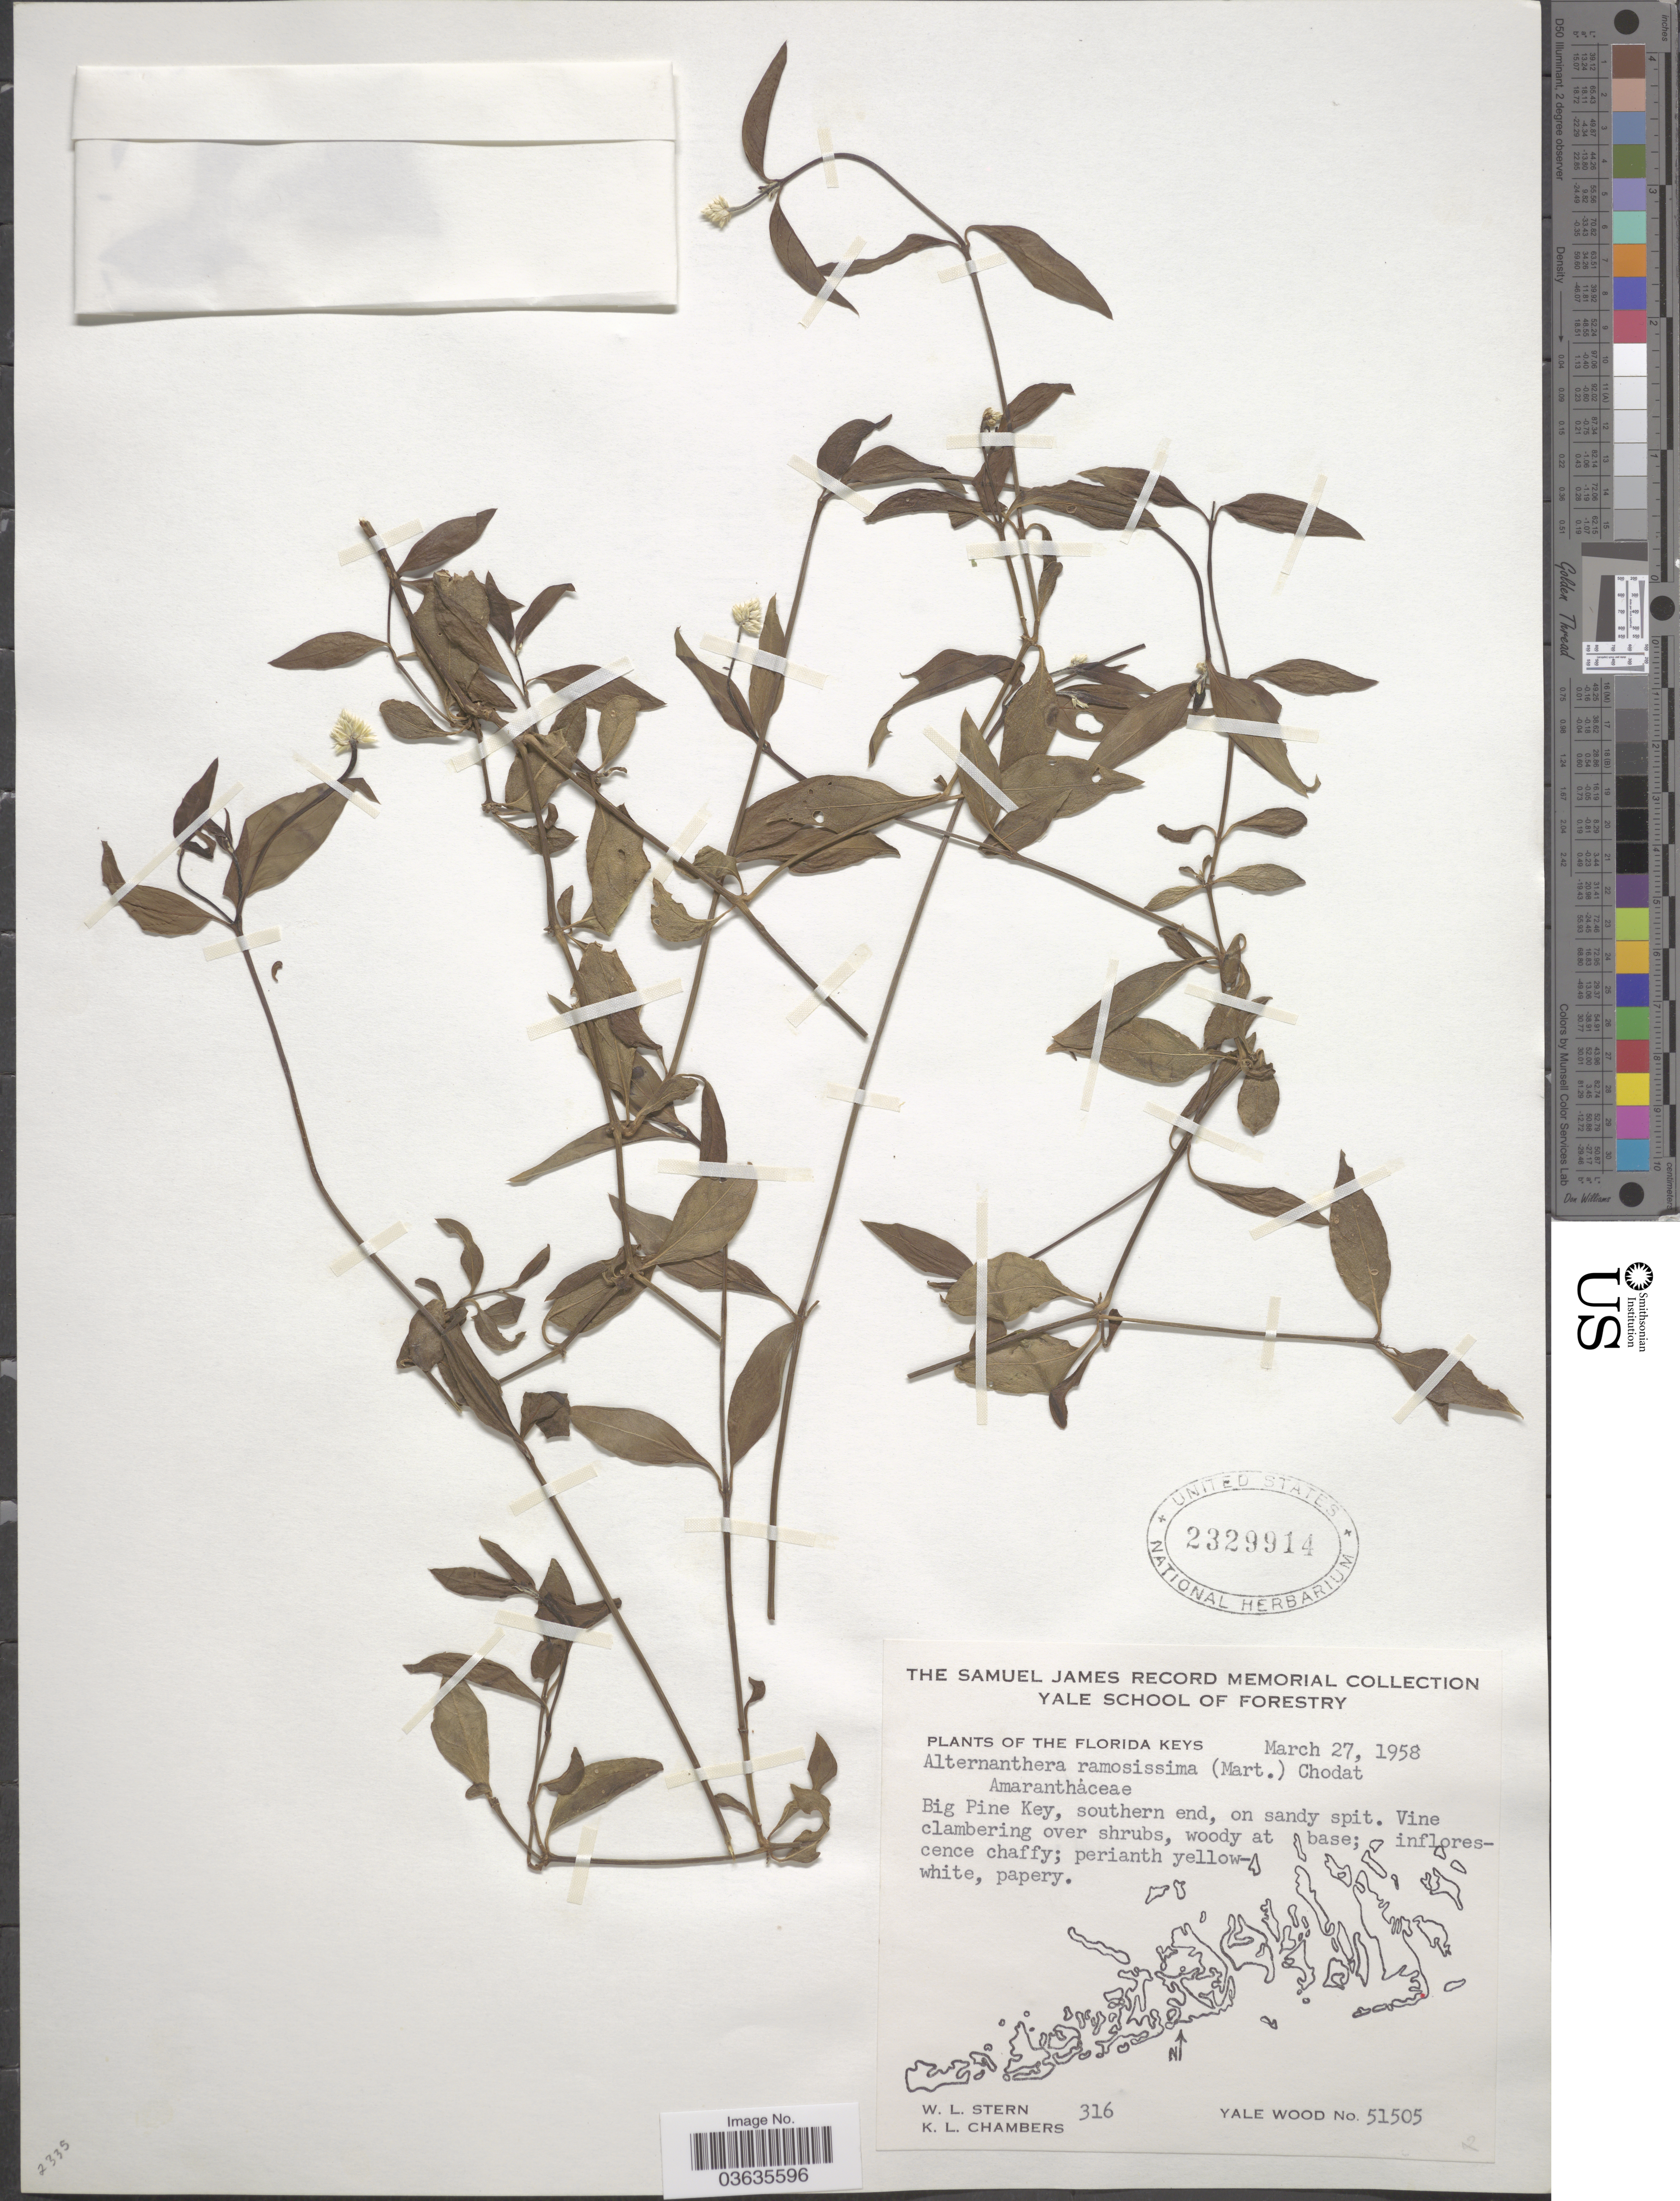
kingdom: Plantae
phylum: Tracheophyta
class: Magnoliopsida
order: Caryophyllales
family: Amaranthaceae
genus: Alternanthera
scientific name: Alternanthera ramosissima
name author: (Mart.) Chodat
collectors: W. L. Stern & K. Chambers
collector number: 316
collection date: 1958-03-27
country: United States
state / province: Florida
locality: The Florida Keys. Big Pine Key, southern end.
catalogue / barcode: US 2329914